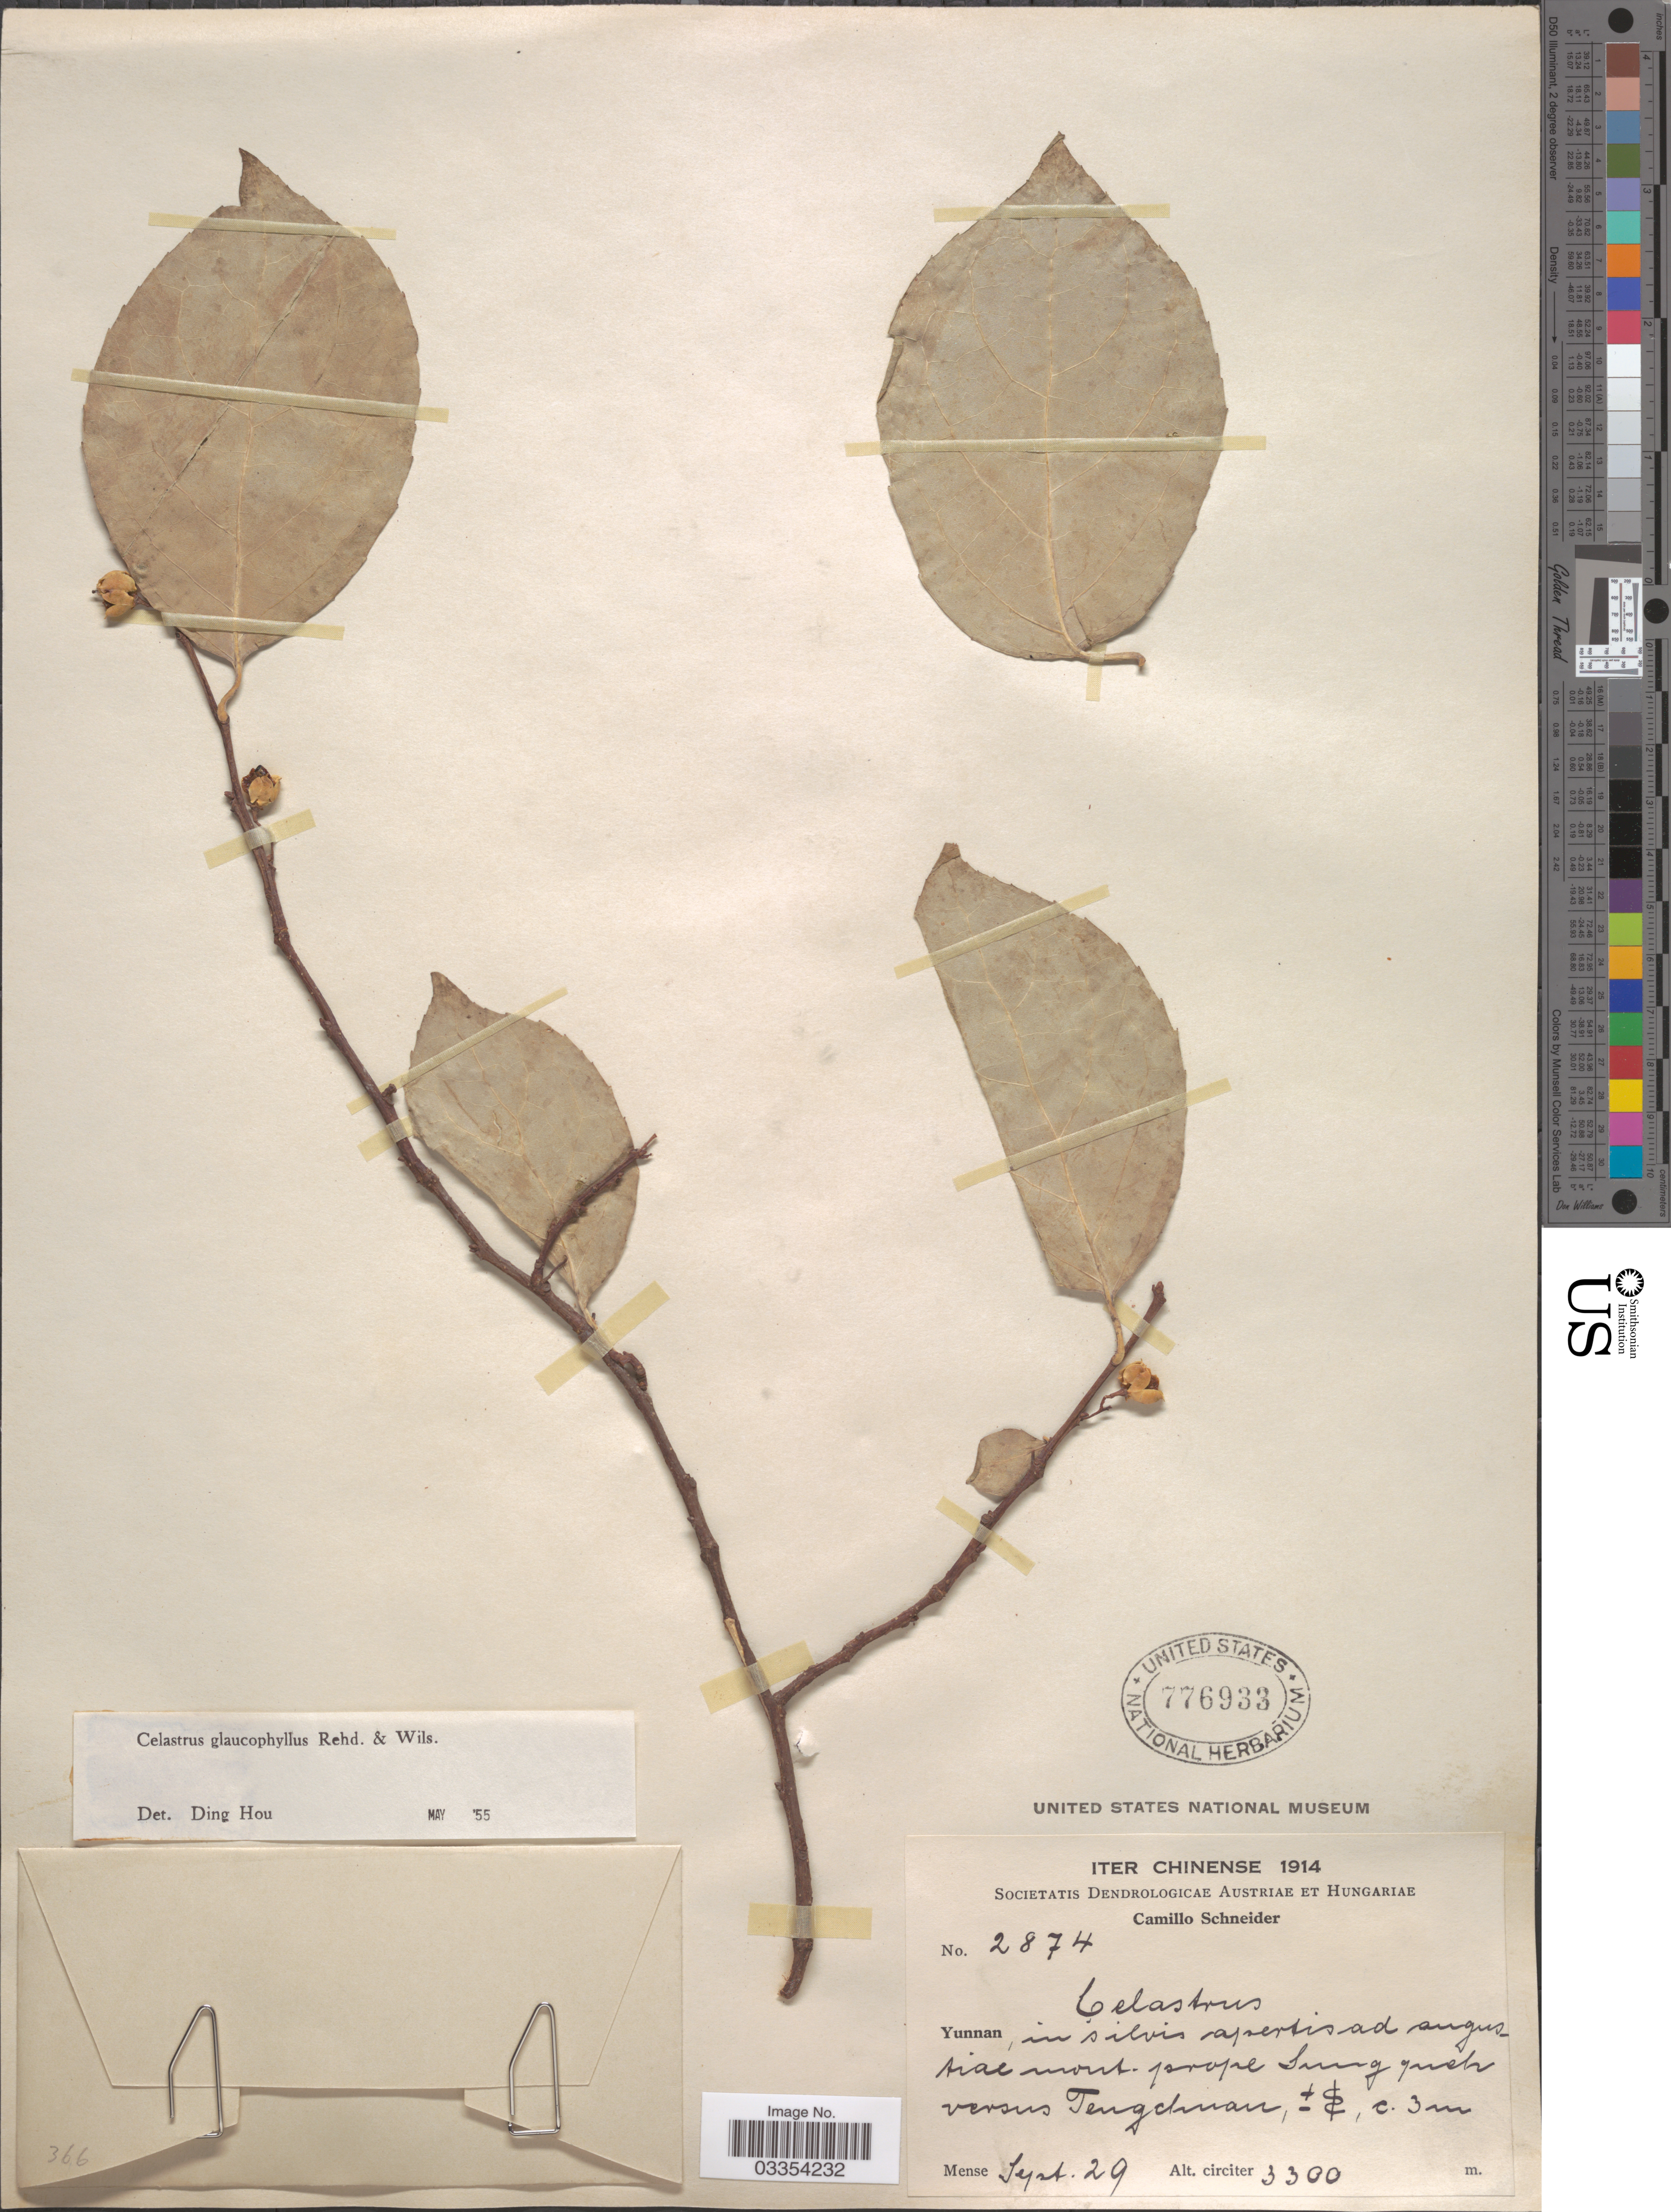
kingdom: Plantae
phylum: Tracheophyta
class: Magnoliopsida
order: Celastrales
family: Celastraceae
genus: Celastrus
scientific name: Celastrus glaucophyllus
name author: Rehder & E.H. Wilson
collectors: C. K. Schneider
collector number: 2874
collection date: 1914-09-29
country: China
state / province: Yunnan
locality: Yunnan, in silvis rapertis [interpreted] ad angustiae [interpreted] mont. prope Lung [interpreted] gush [interpreted] versus Tengchuan.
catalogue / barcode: US 776933